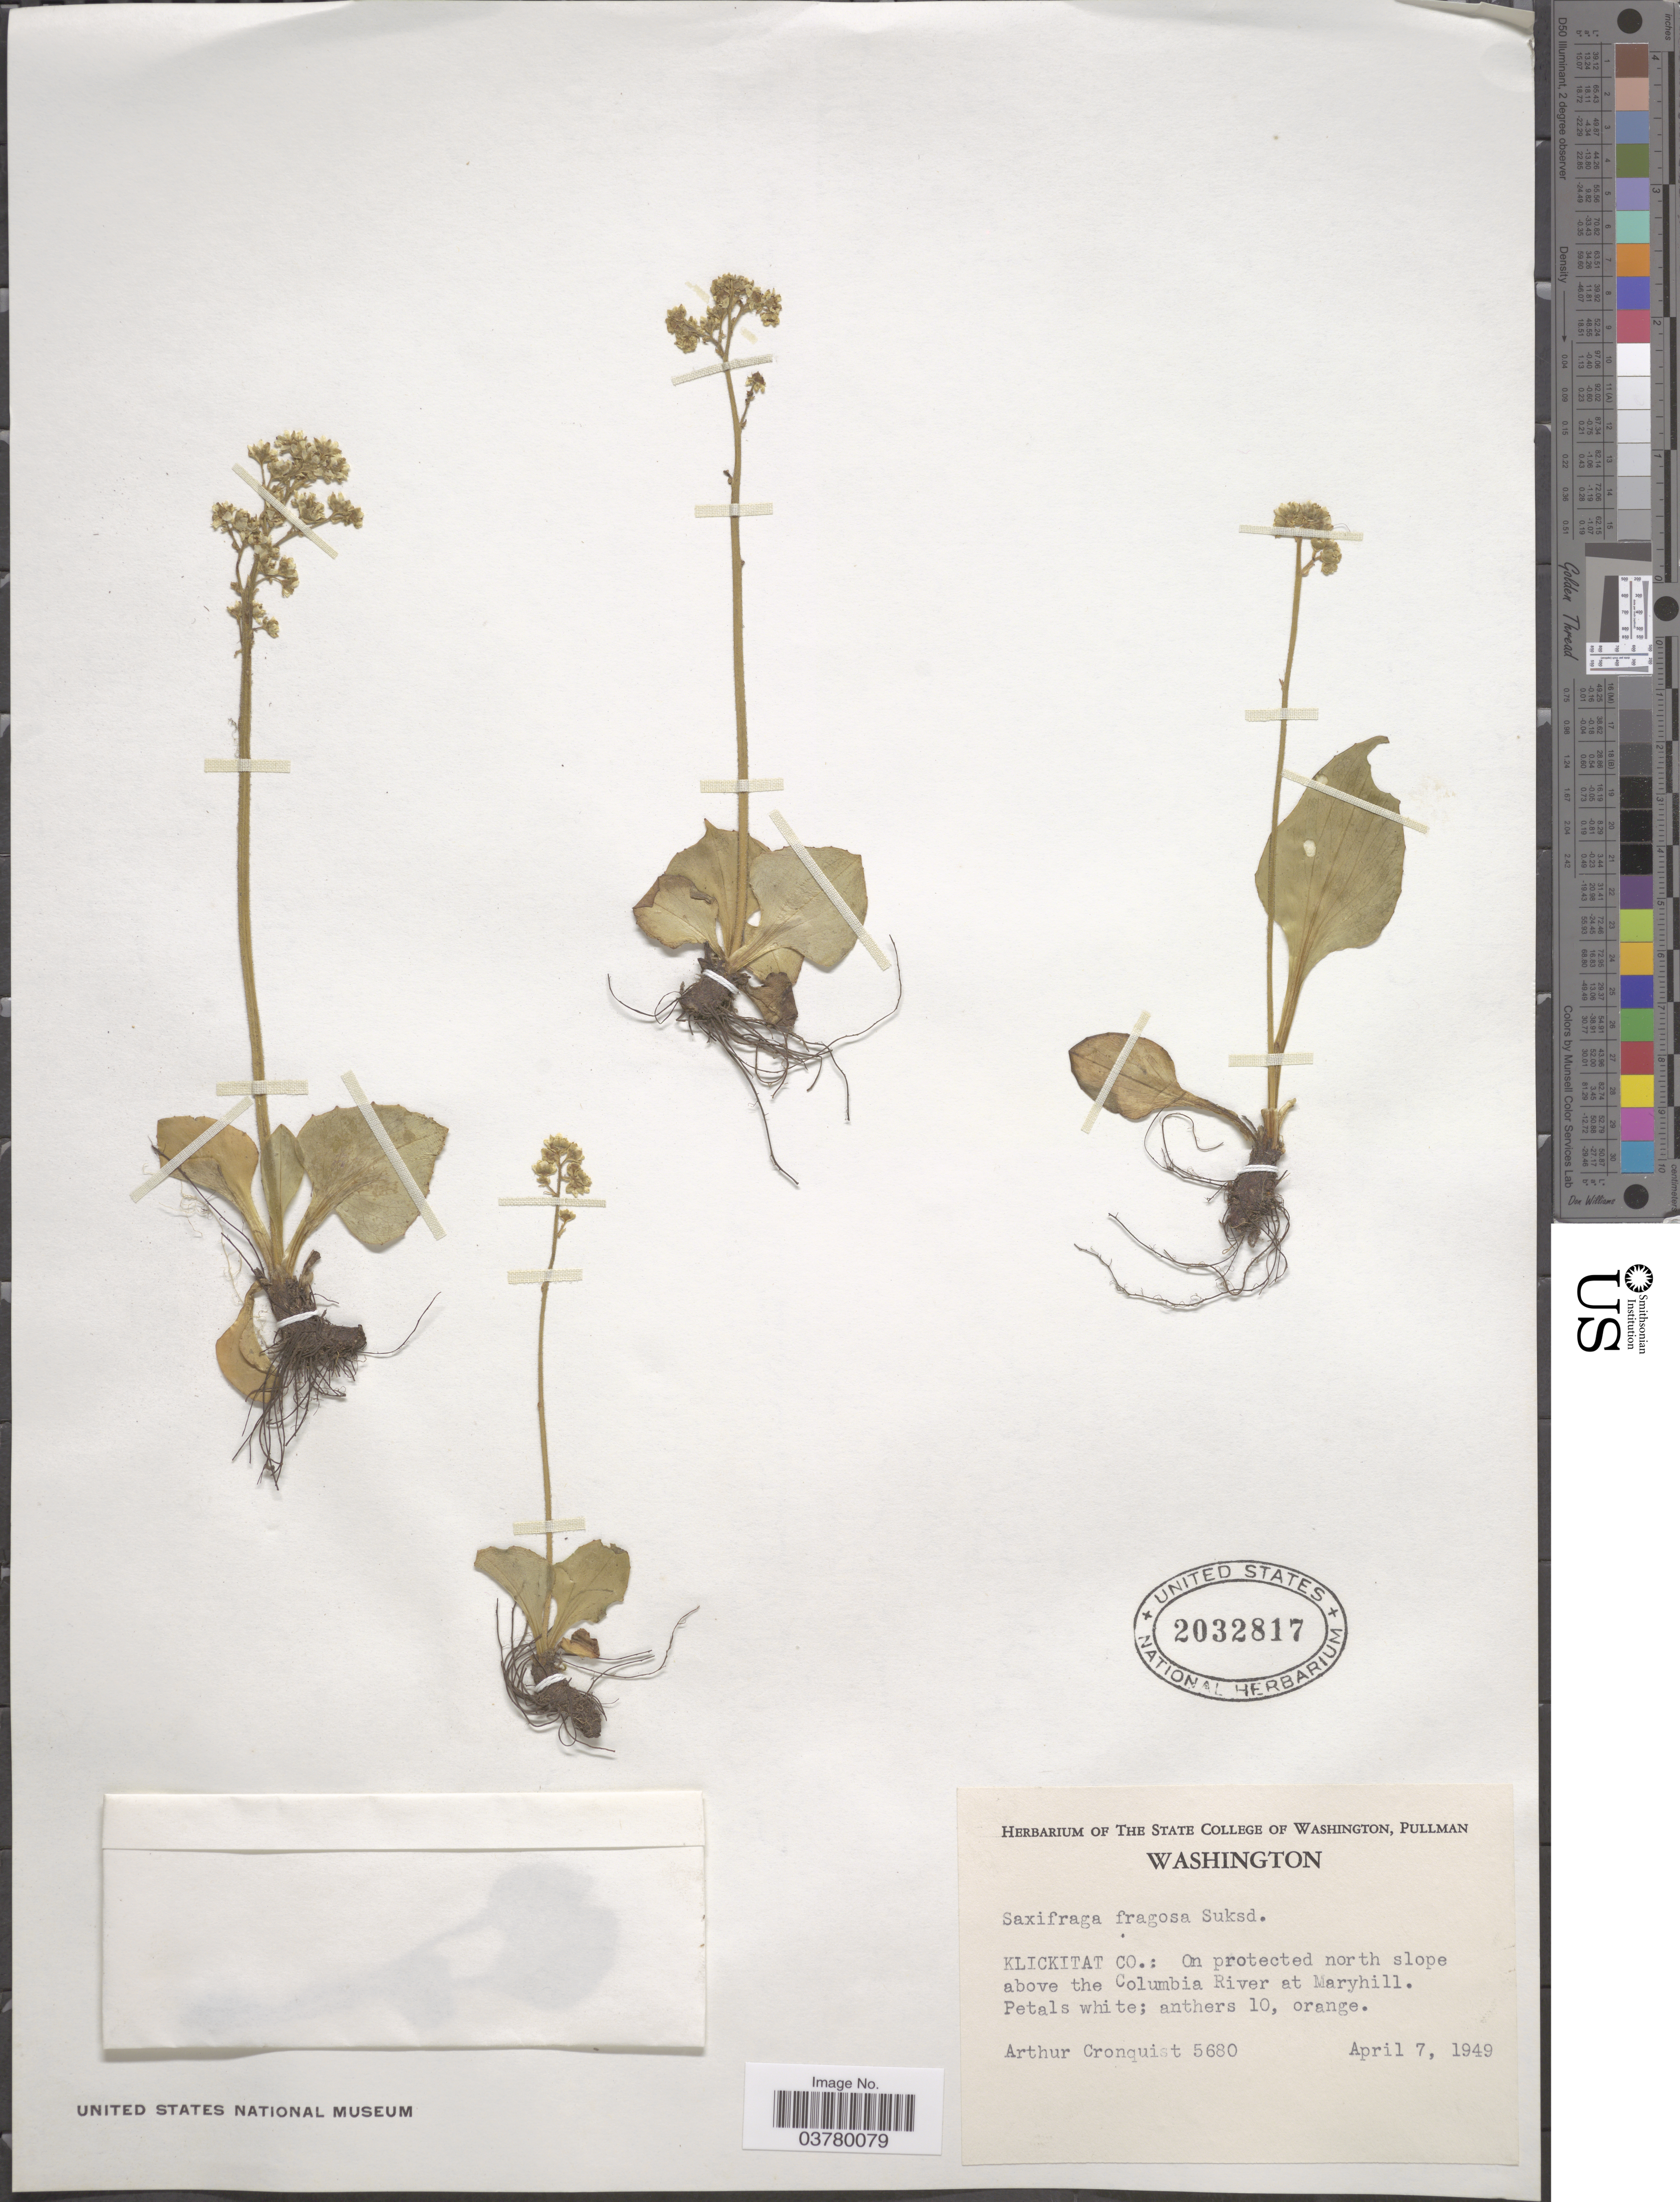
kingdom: Plantae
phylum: Tracheophyta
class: Magnoliopsida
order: Saxifragales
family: Saxifragaceae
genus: Micranthes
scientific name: Micranthes fragosa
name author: (Suksd. ex Small) Small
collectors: A. J. Cronquist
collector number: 5680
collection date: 1949-04-07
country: United States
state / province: Washington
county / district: Klickitat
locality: Klickitat Co.: On protected north slope above the Columbia River at Maryhill.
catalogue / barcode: US 2032817